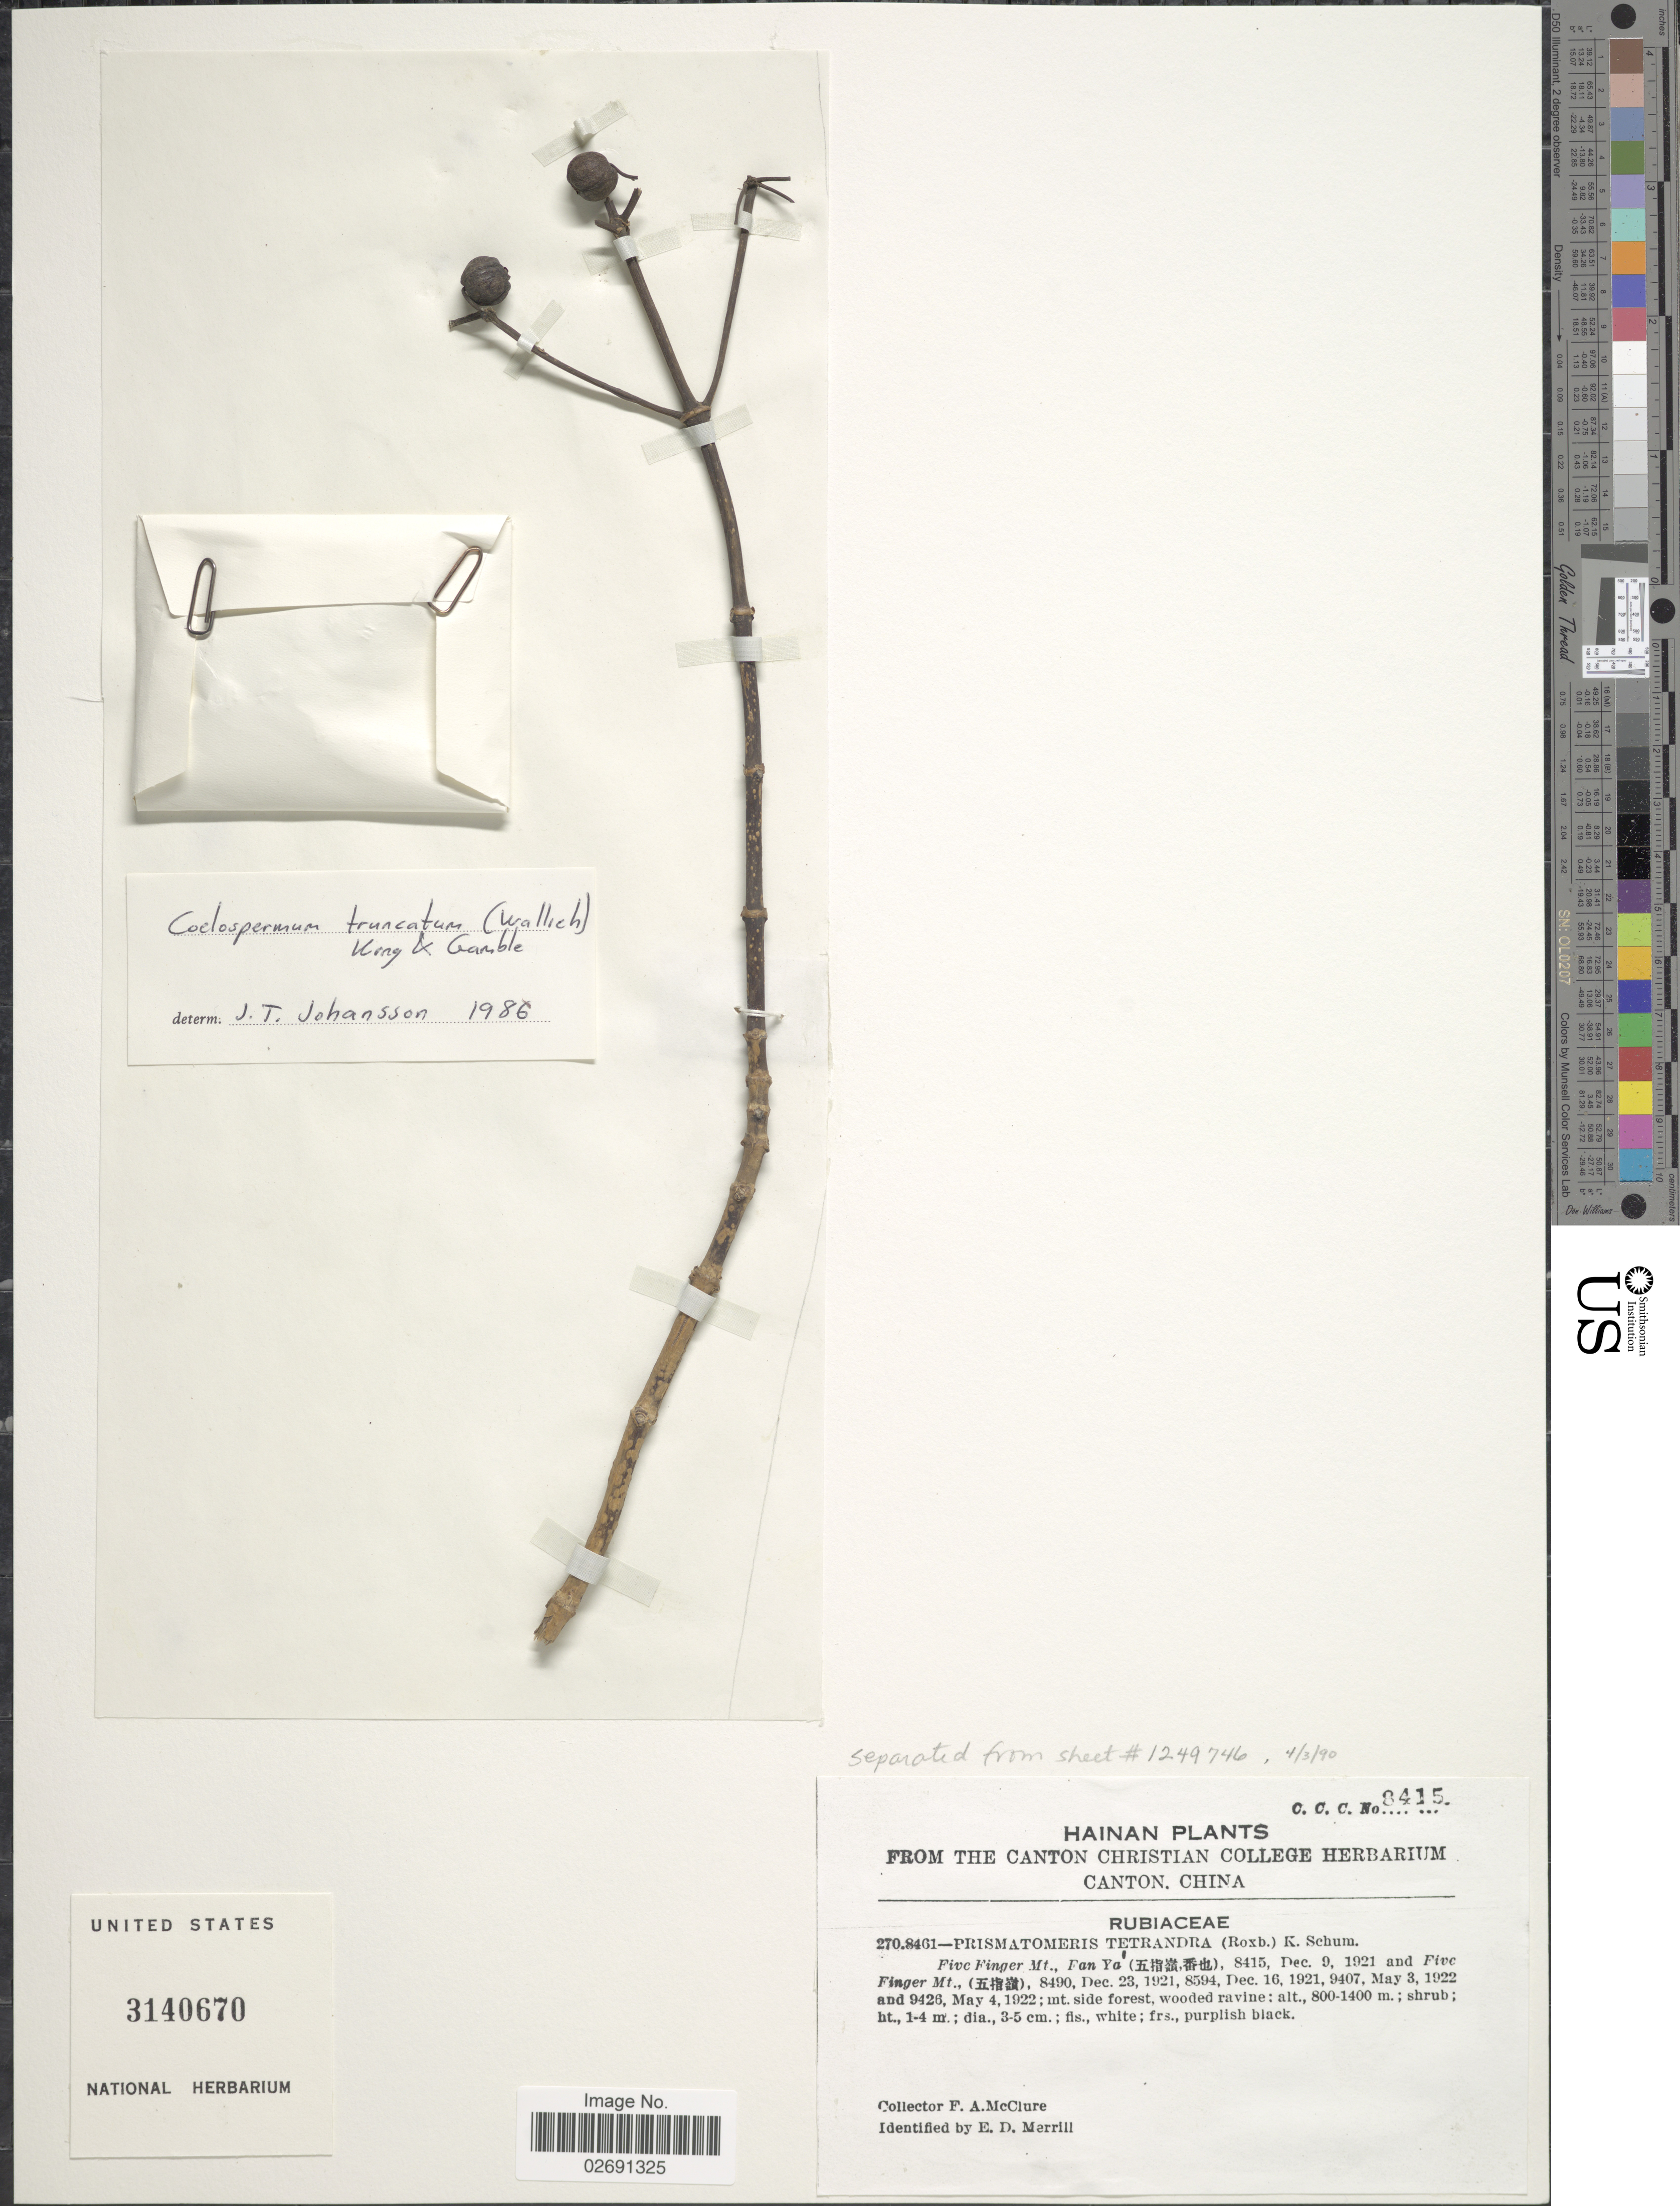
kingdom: Plantae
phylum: Tracheophyta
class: Magnoliopsida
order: Gentianales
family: Rubiaceae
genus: Coelospermum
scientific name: Coelospermum truncatum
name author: (Wall.) Baill. ex K. Schum.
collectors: F. A. McClure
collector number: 8461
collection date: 1921-12-09/1922-05-04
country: China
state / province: Hainan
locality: Five Finger Mt., Fan Ya, mt. side forest, wooded ravine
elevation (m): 800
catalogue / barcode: US 3140670